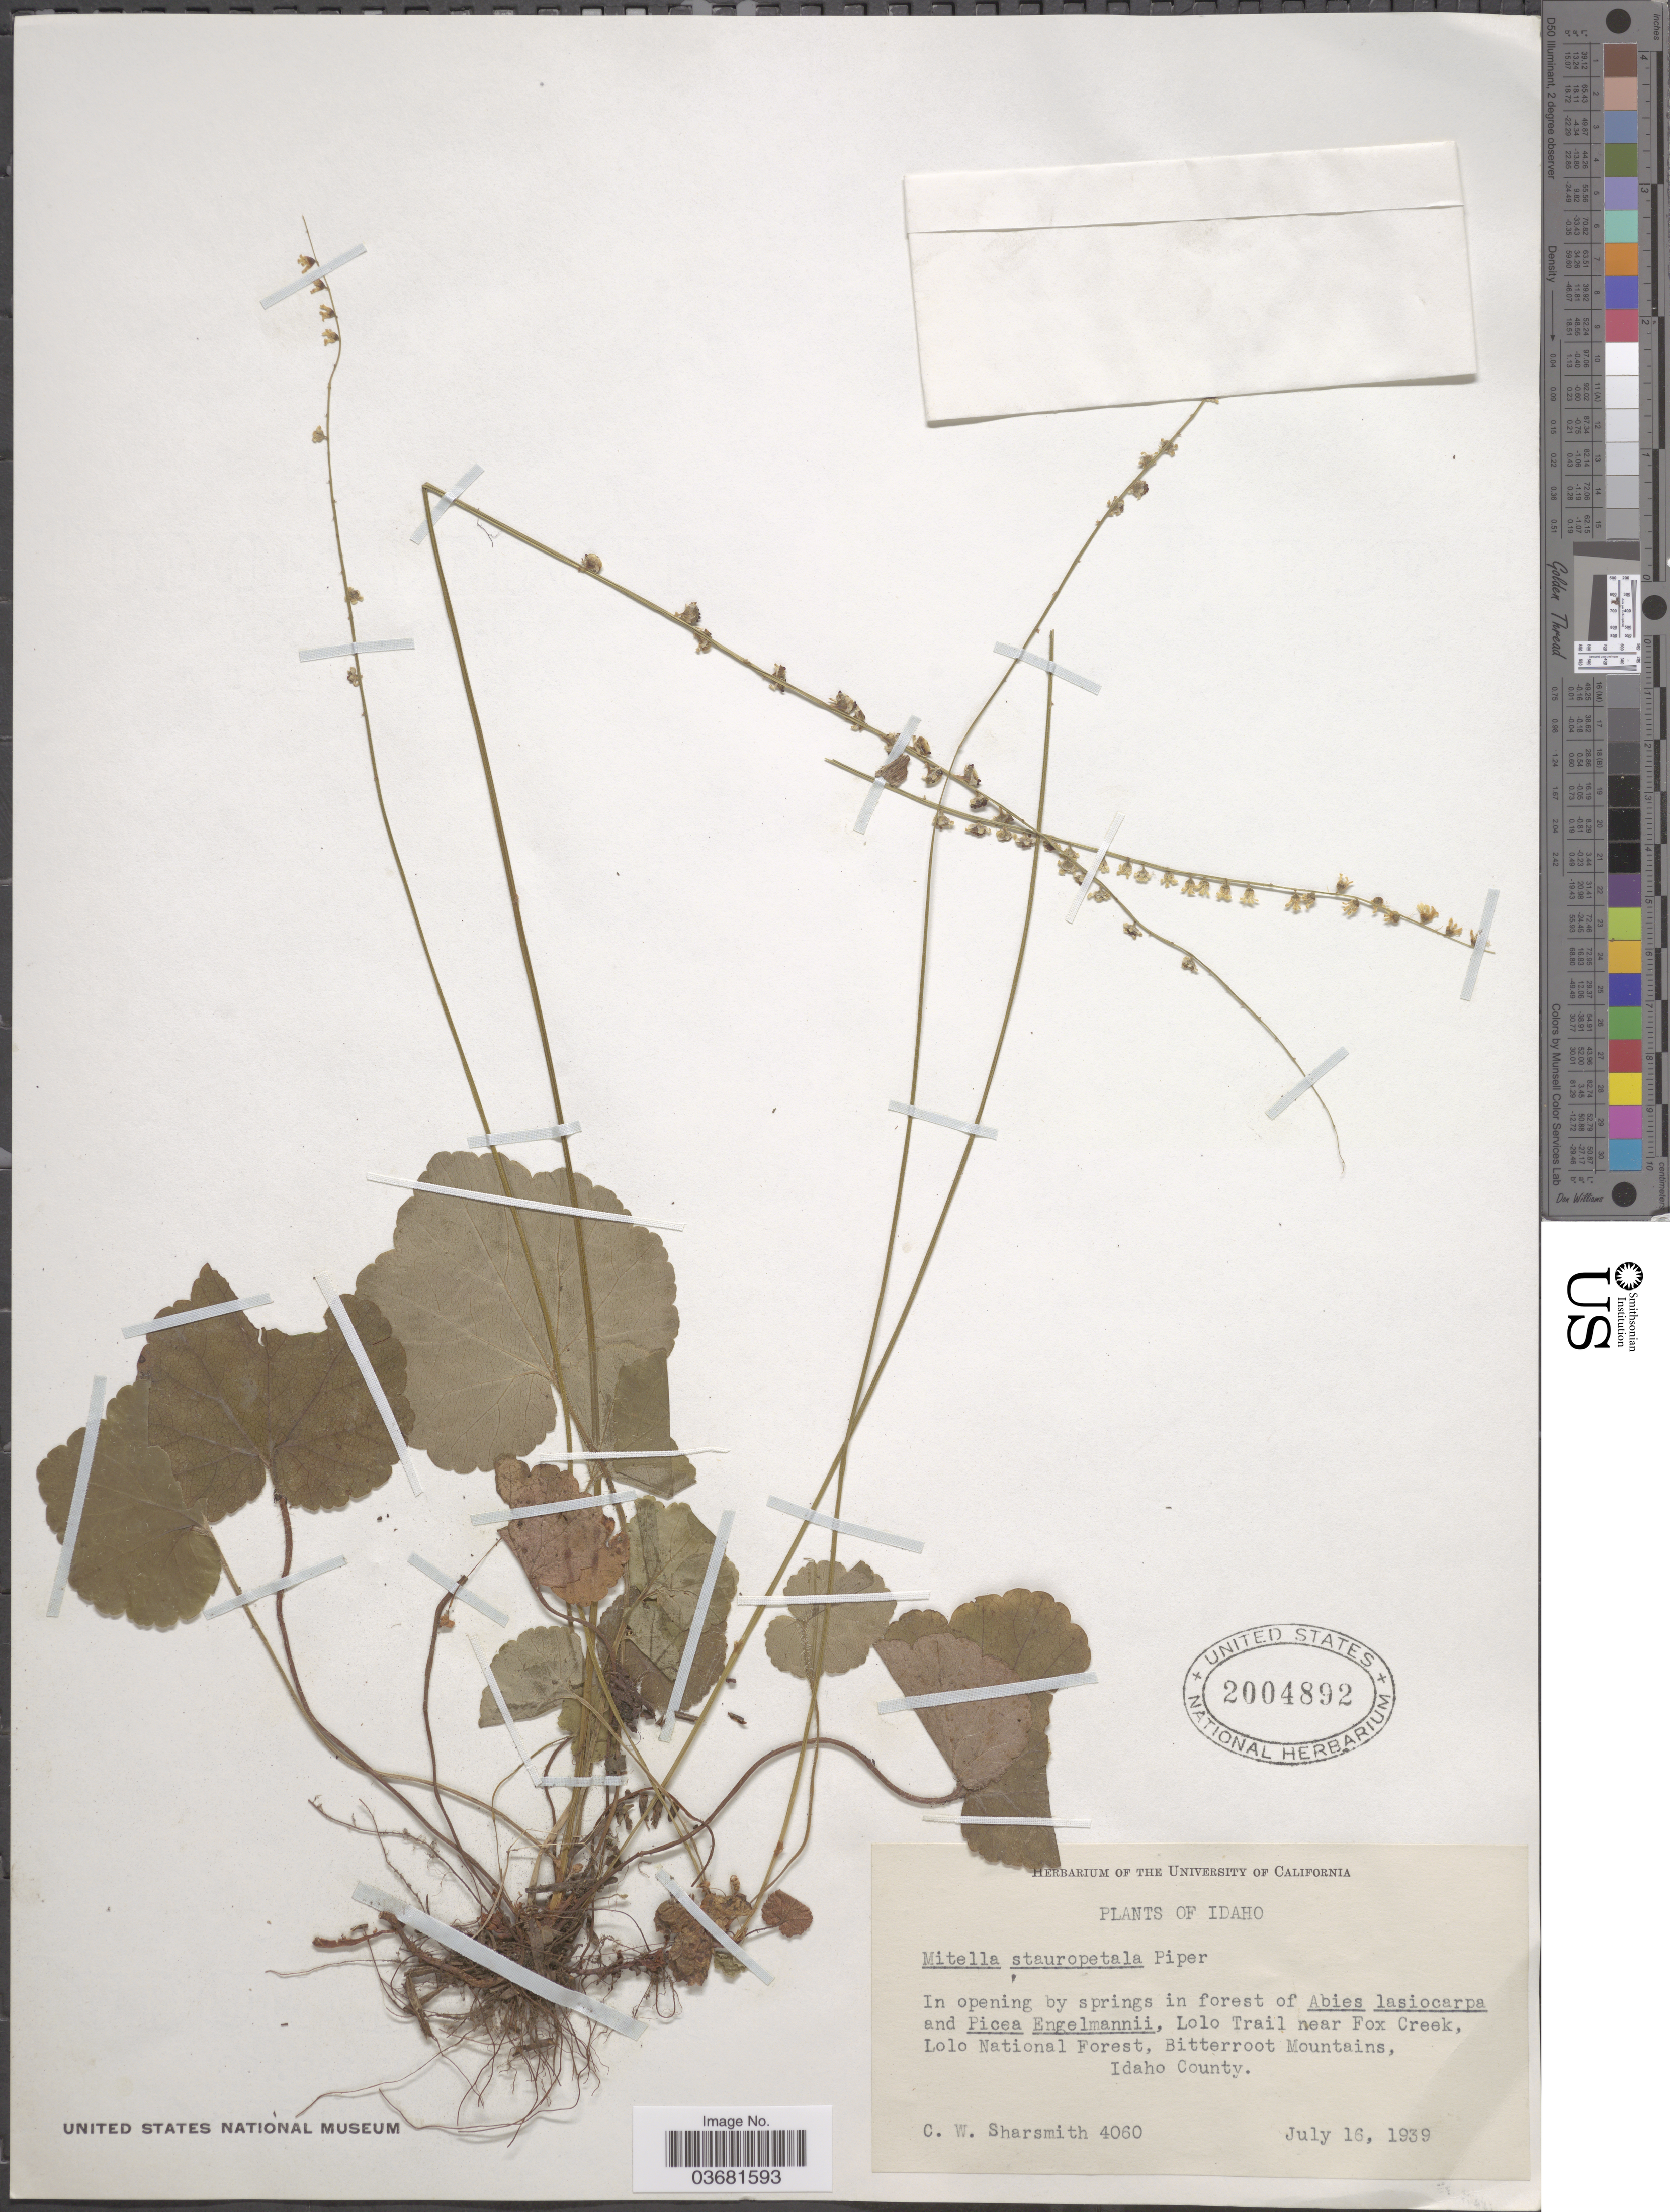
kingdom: Plantae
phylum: Tracheophyta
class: Magnoliopsida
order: Saxifragales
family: Saxifragaceae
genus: Mitella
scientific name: Mitella stauropetala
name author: Piper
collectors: C. Sharsmith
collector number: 4060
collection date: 1939-07-16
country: United States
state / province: Idaho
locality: In opening by springs in forest, Lolo Trail near Fox Creek, Lolo National Forest, Bitterroot Mountains, Idaho County.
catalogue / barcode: US 2004892